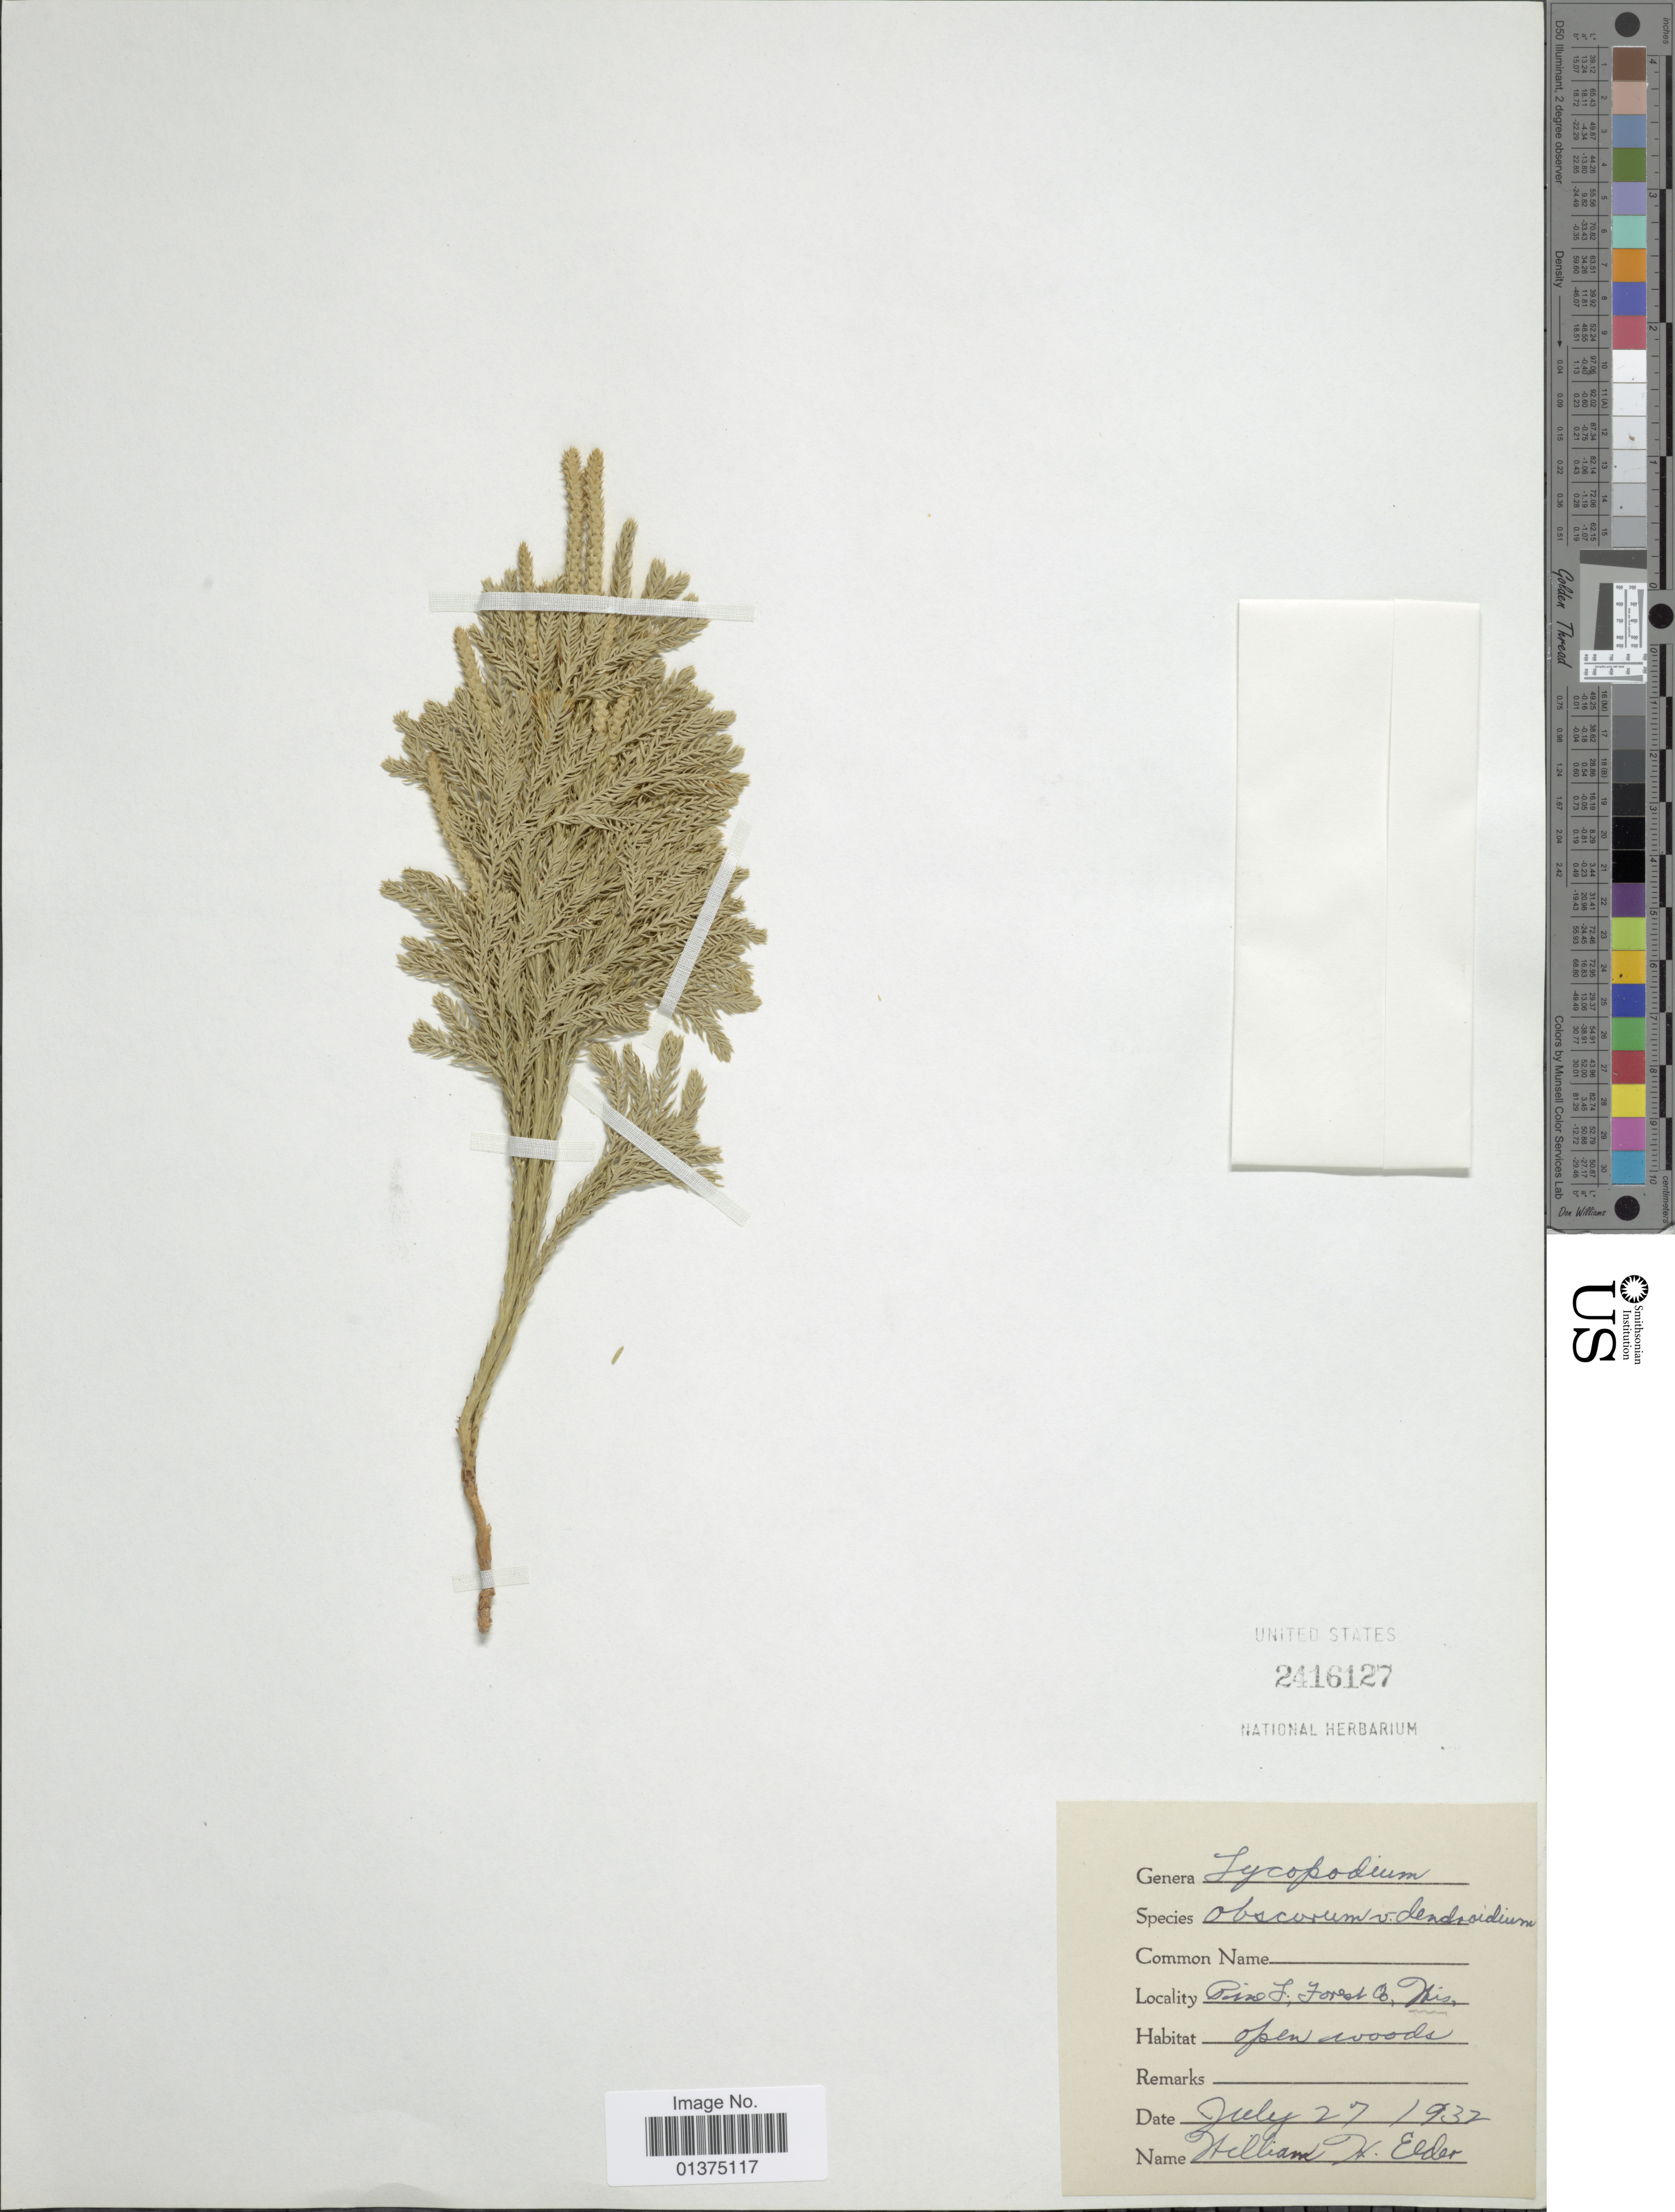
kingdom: Plantae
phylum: Tracheophyta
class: Lycopodiopsida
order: Lycopodiales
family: Lycopodiaceae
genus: Dendrolycopodium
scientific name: Dendrolycopodium dendroideum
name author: (Michx.) A. Haines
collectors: W. Elder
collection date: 1932-07-27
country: United States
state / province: Wisconsin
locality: Pines Forest Co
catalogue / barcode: US 2416127